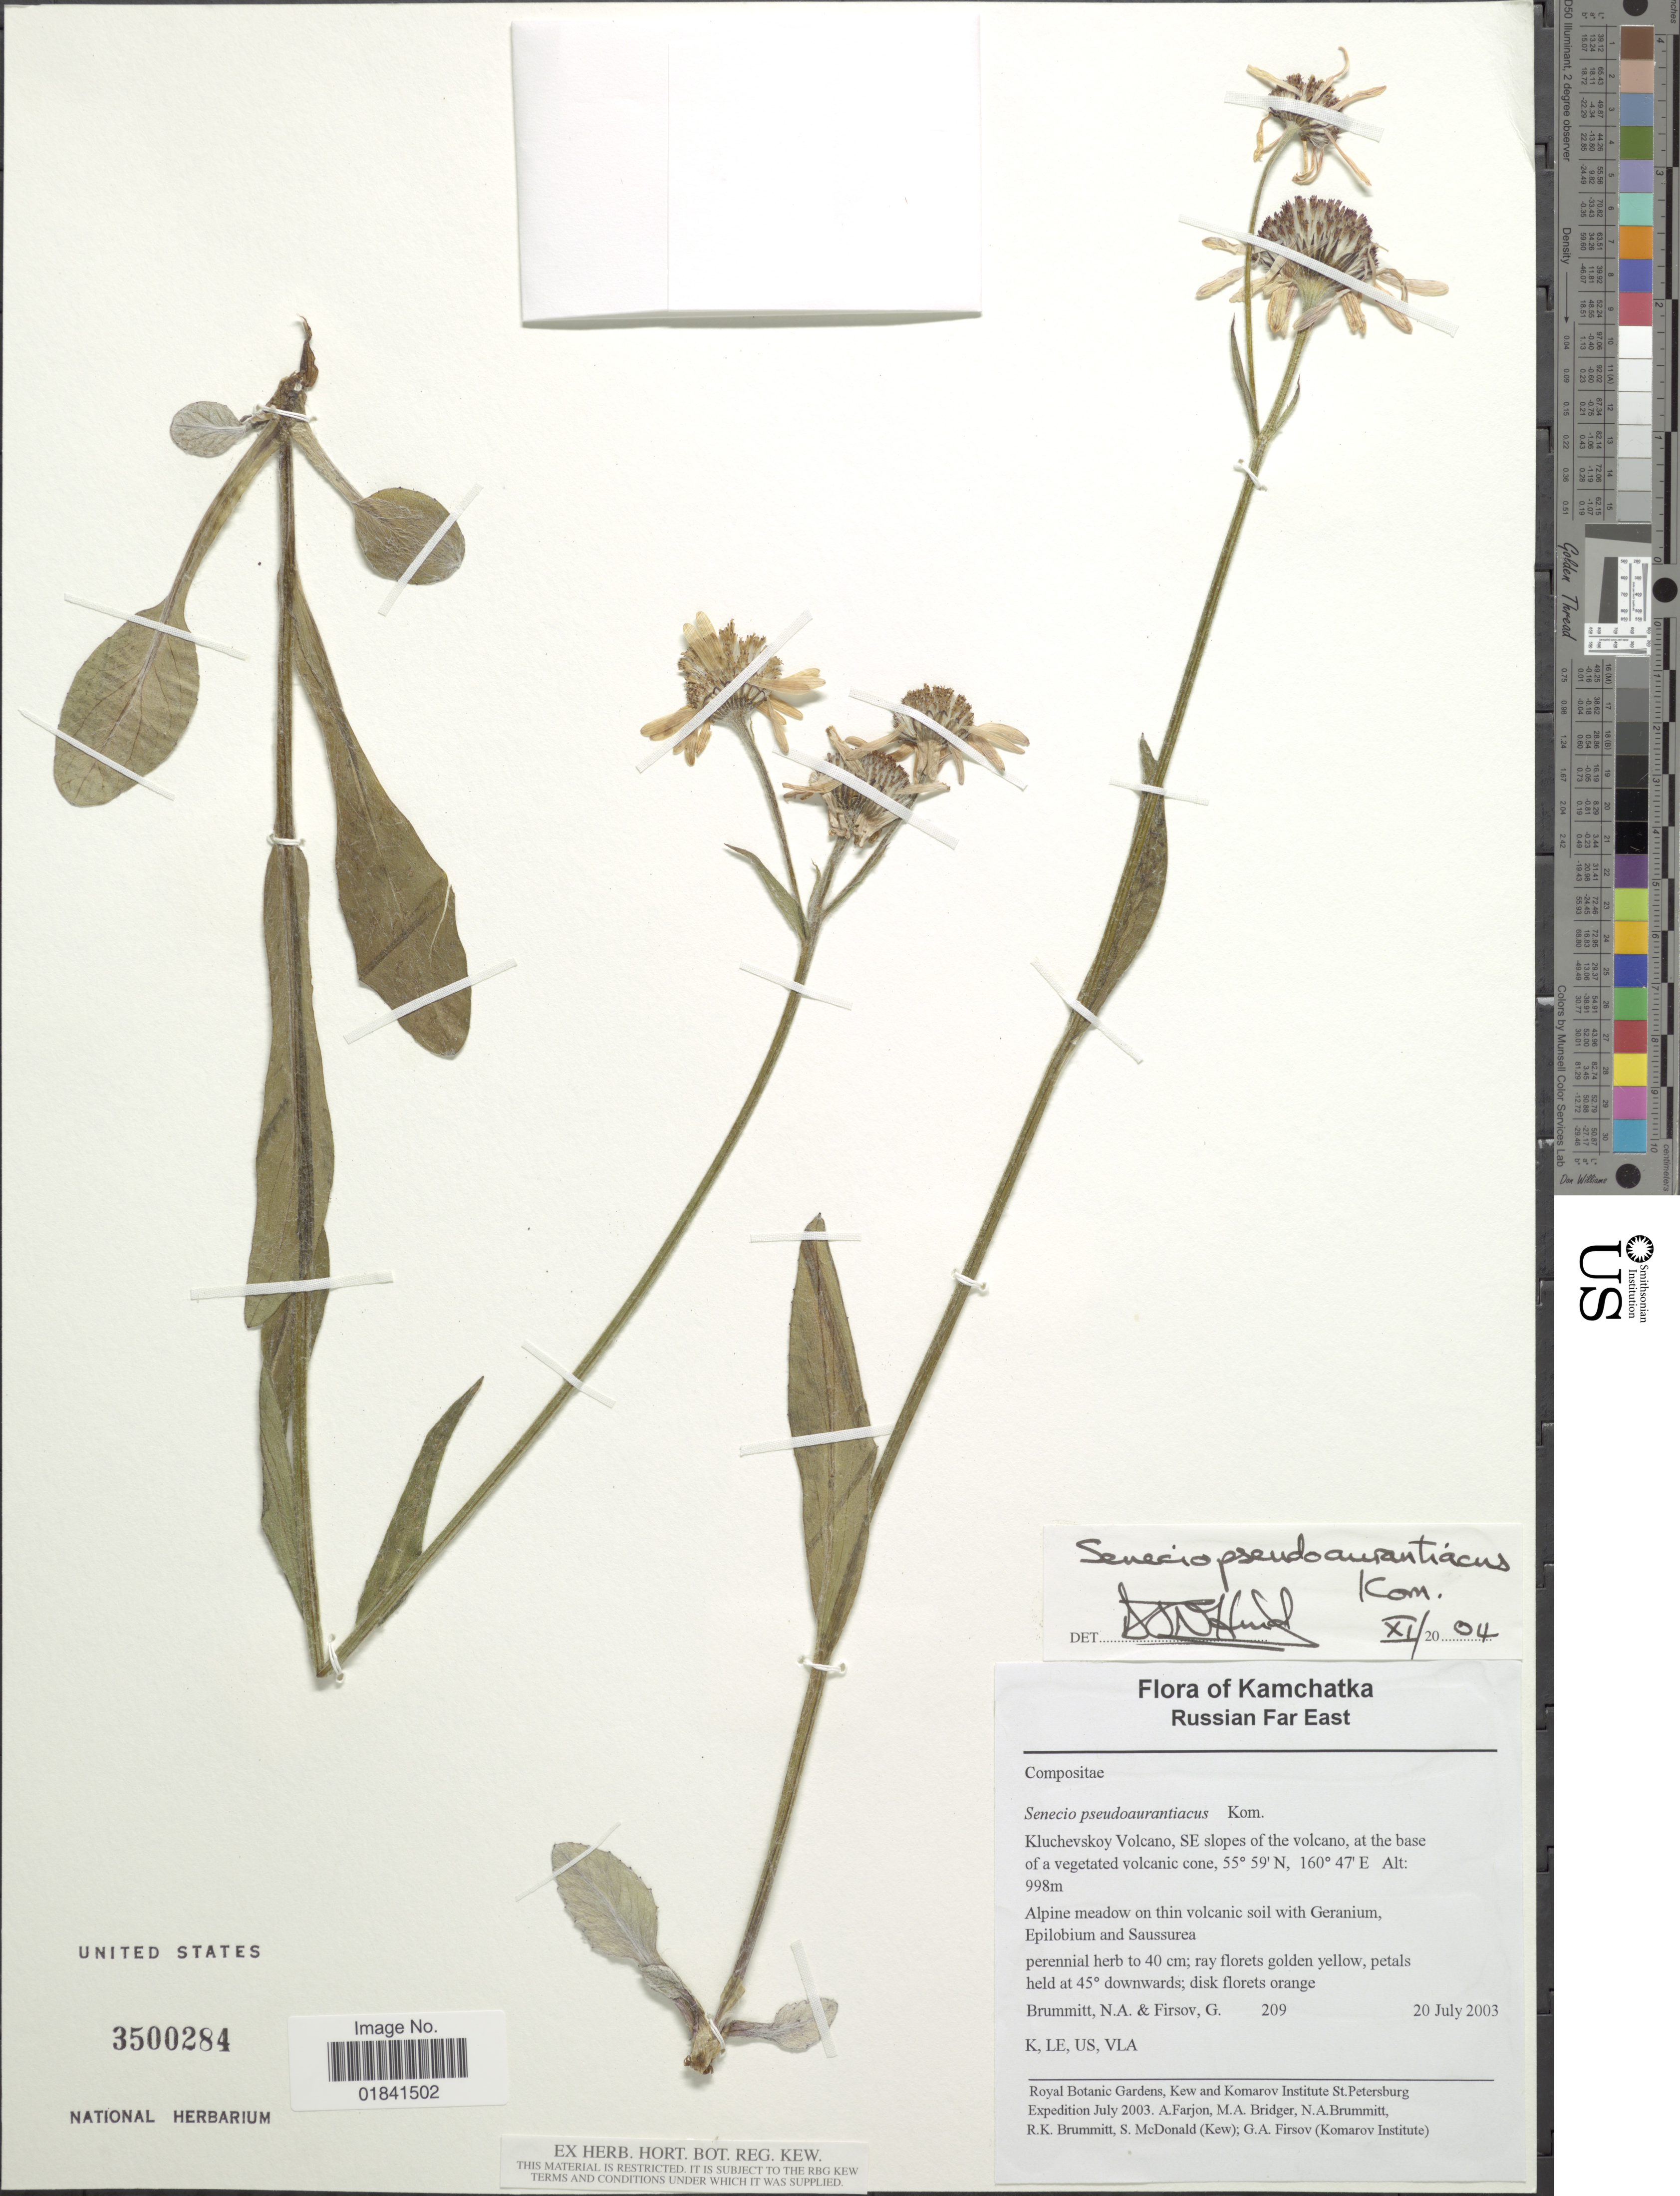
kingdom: Plantae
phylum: Tracheophyta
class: Magnoliopsida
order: Asterales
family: Asteraceae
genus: Senecio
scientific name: Senecio pseudoauranticus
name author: Kom.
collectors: N. A . Brummitt & G. Firsov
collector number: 209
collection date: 2003-07-20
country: Russian Federation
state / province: Kamchatka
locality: Russian Far East, Kluchevskoy Volcano, SE slopes of the volcano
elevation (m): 998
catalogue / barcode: US 3500284